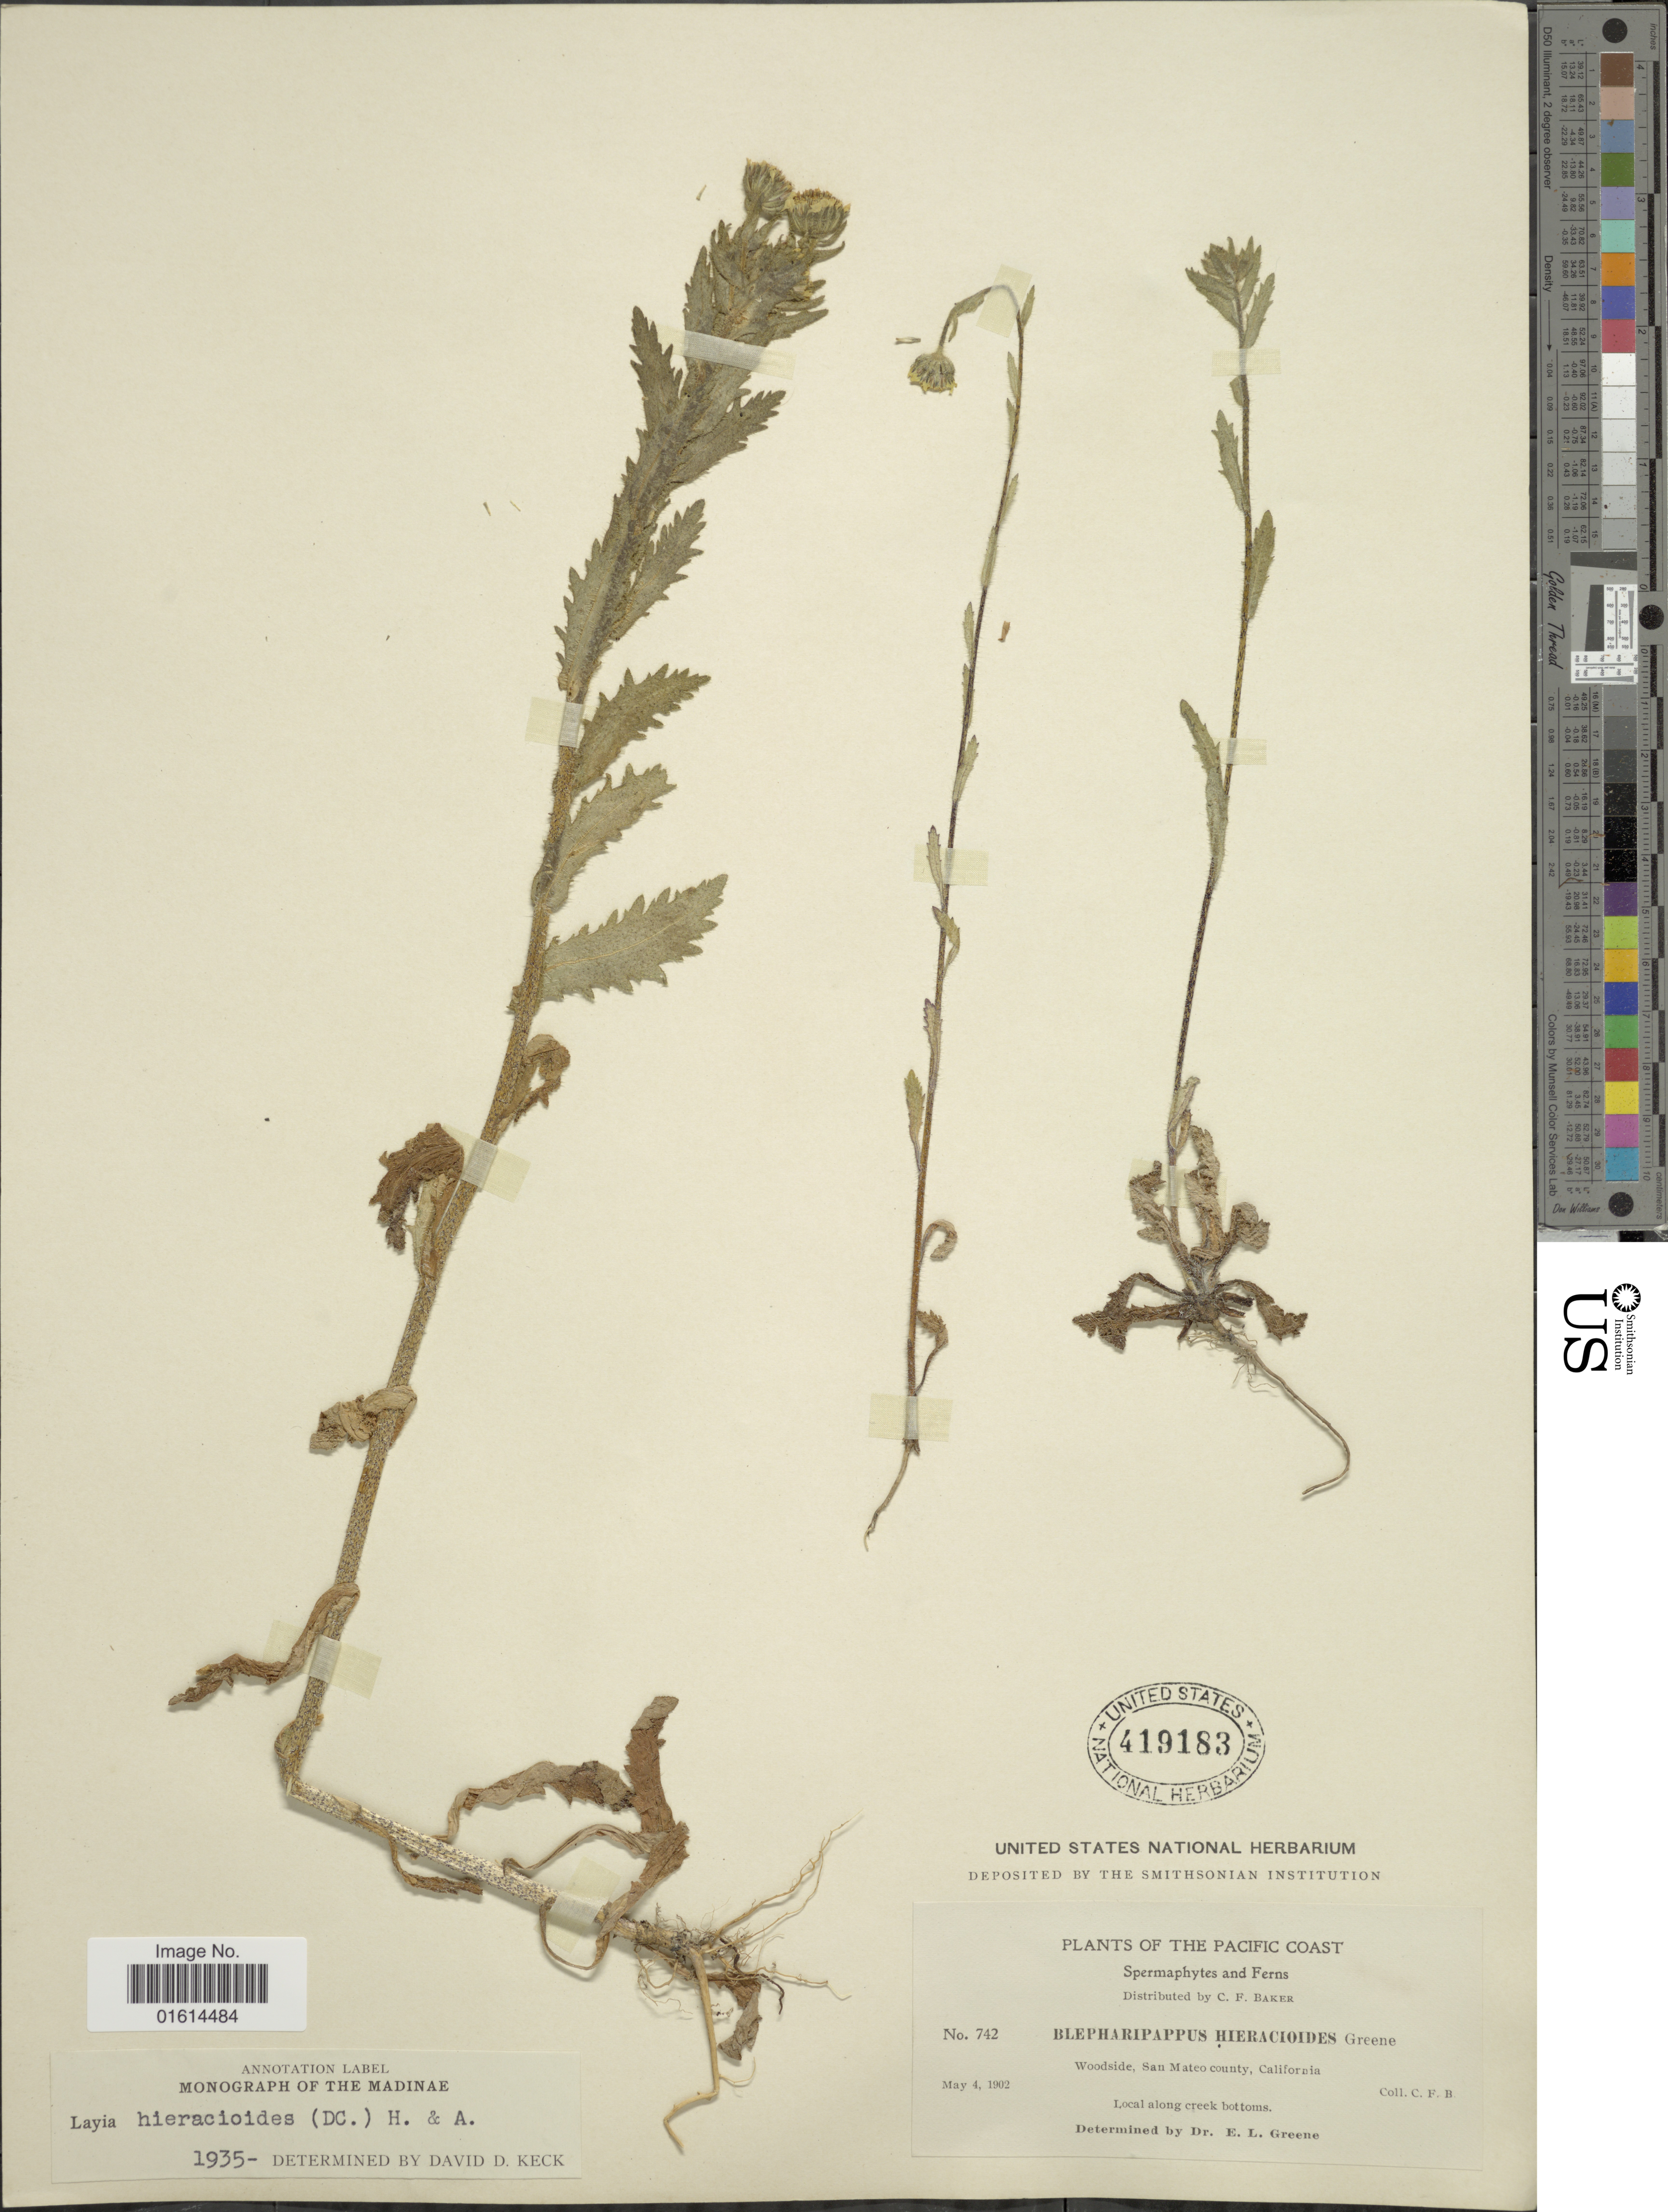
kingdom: Plantae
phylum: Tracheophyta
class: Magnoliopsida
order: Asterales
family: Asteraceae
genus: Layia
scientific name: Layia hieracioides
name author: (Hook. & Arn.) DC.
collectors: C. F. Baker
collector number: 742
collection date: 1902-05-04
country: United States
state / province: California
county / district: San Mateo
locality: Pacific Coast, San Mateo County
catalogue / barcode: US 419183